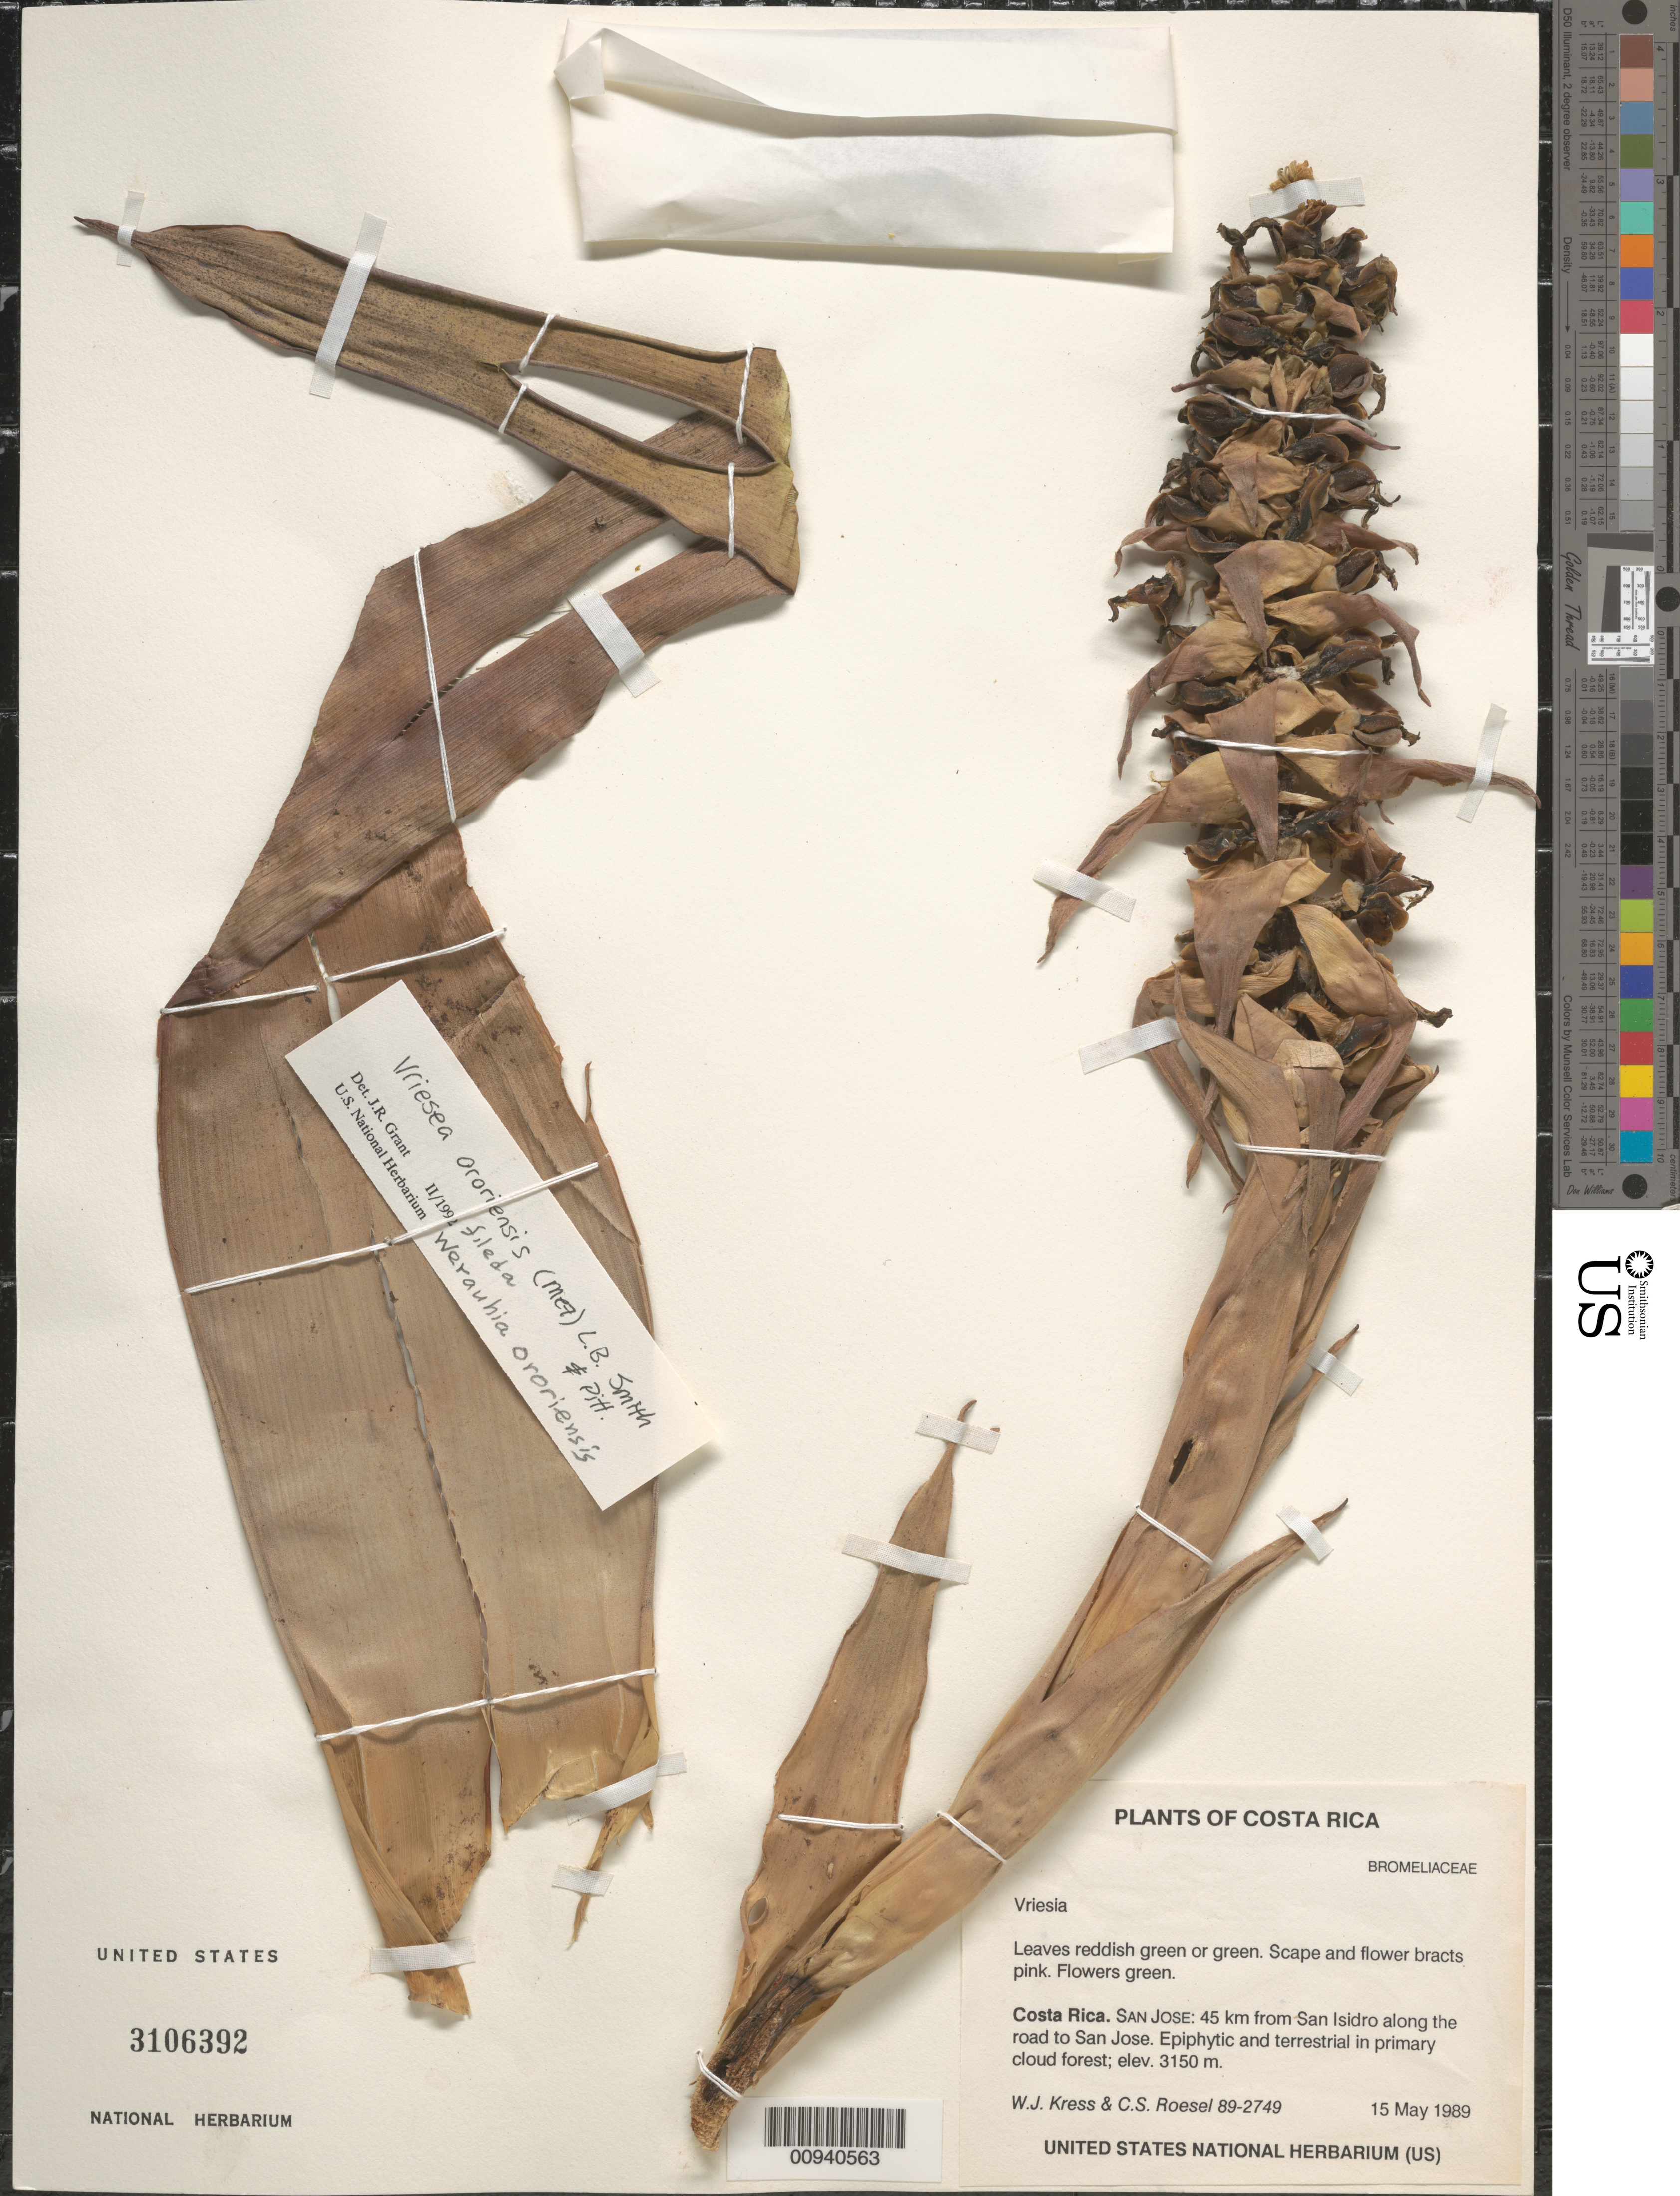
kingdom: Plantae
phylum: Tracheophyta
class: Liliopsida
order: Poales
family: Bromeliaceae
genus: Vriesea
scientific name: Vriesea ororiensis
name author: (Moore) L.B. Sm.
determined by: Grant, J. R., (SWITZERLAND)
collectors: W. J. Kress & C. S. Roesel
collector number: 89-2749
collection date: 1989-05-15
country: Costa Rica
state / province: San Jose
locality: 45 km from San Isidro along the road to San Jose. Epiphytic and terrestrial in primary cloud forest.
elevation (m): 3150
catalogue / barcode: US 3106392